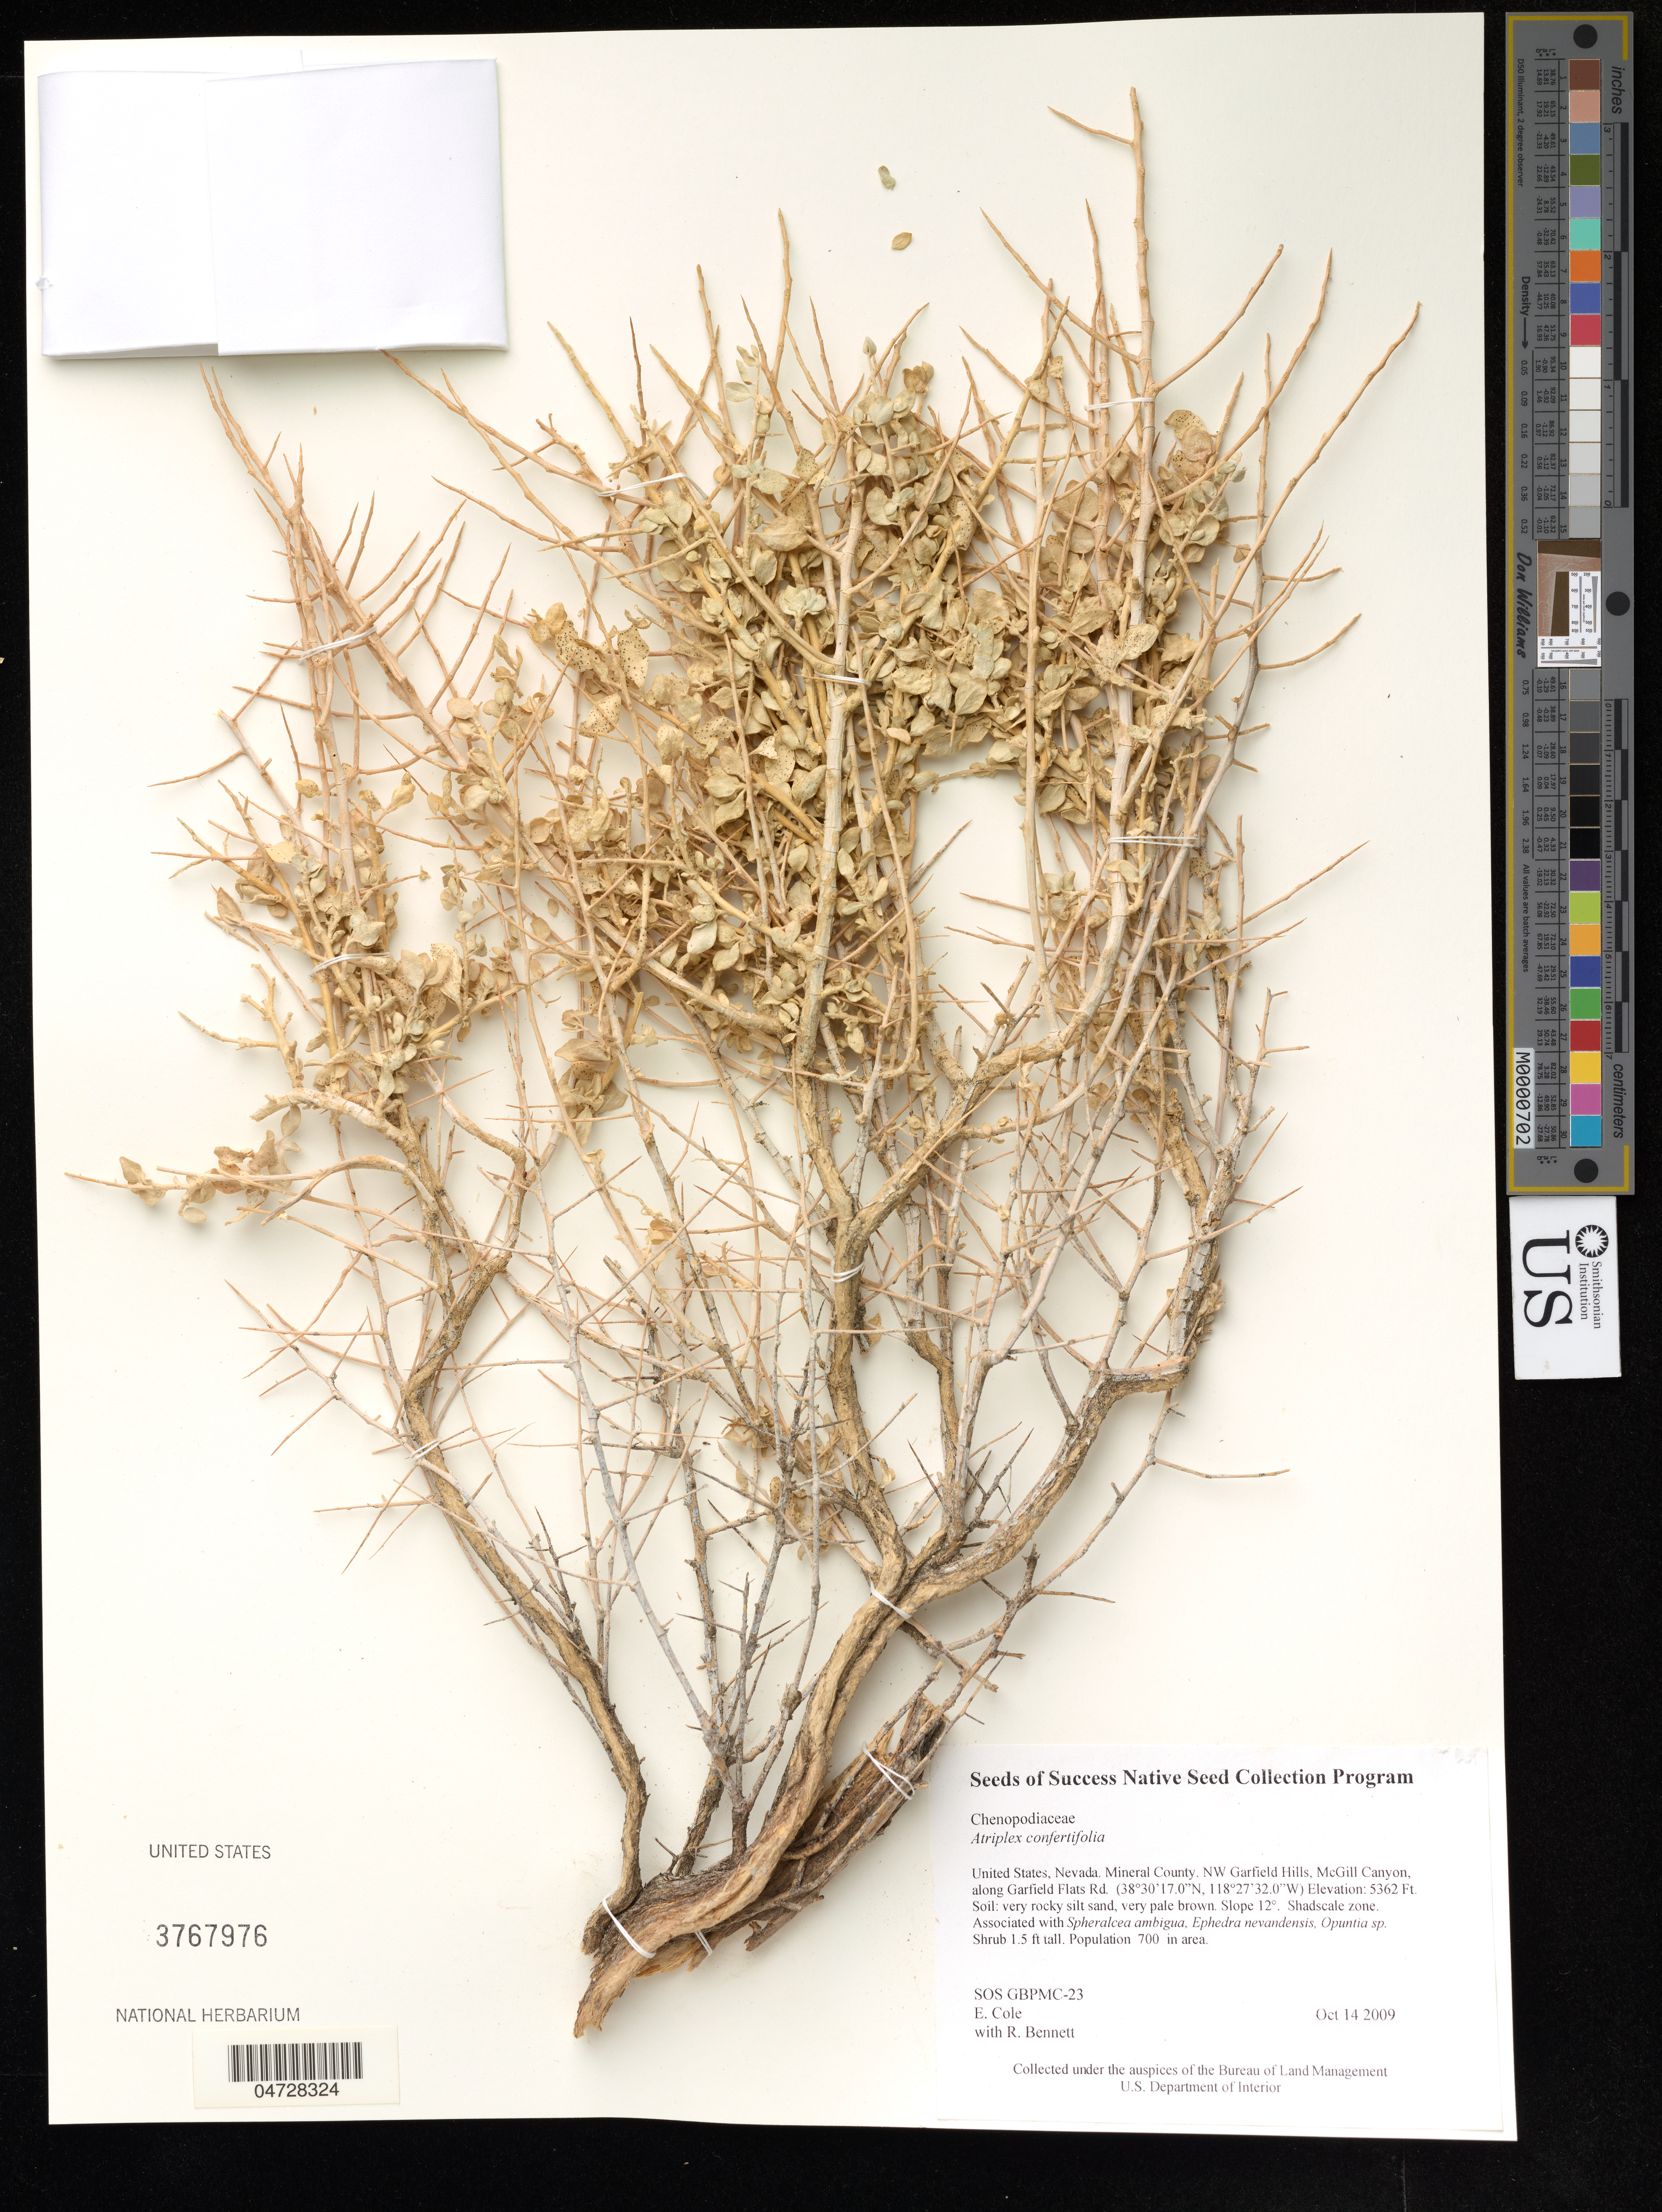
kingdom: Plantae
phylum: Tracheophyta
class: Magnoliopsida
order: Caryophyllales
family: Amaranthaceae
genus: Atriplex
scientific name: Atriplex confertifolia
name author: (Torr. & Frém.) S. Watson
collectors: E. Cole & R. Bennett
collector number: SOS GBPMC-32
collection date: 2009-10-14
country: United States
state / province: Nevada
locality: Mineral County. NW Garfield Hills, McGill Canyon, along Garfield Flats Rd.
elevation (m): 1634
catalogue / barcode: US 3767976